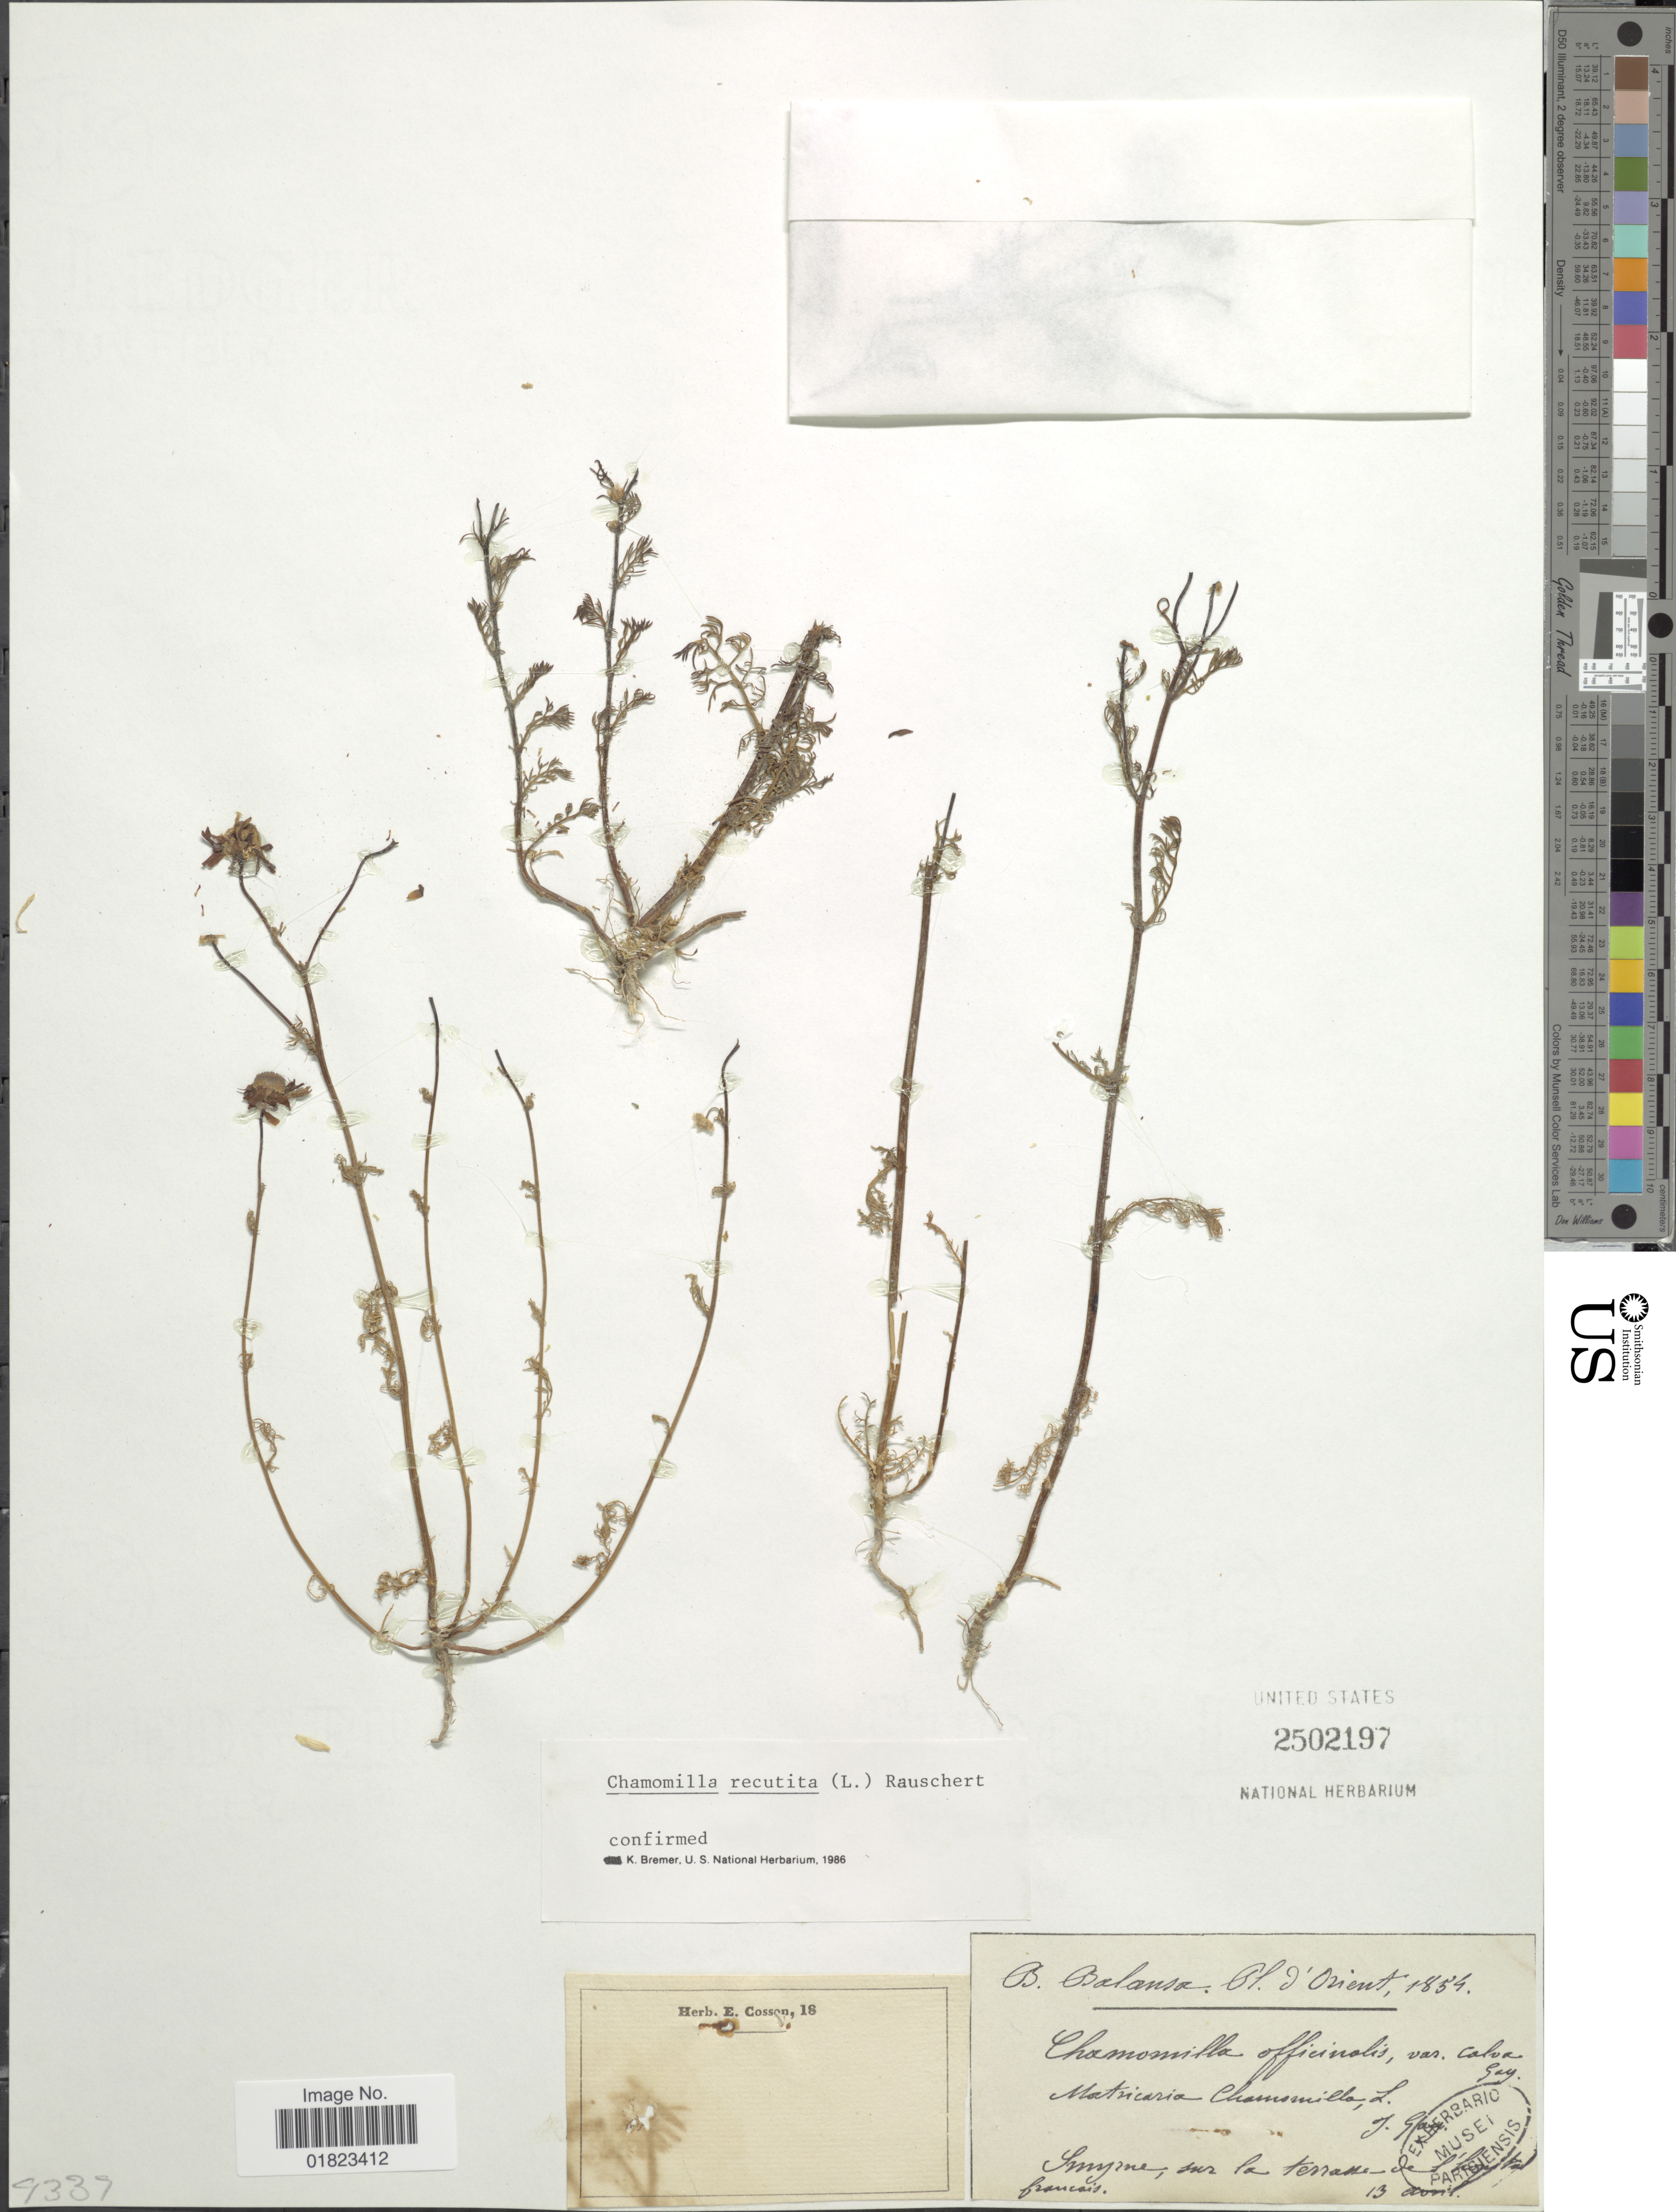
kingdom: Plantae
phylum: Tracheophyta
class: Magnoliopsida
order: Asterales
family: Asteraceae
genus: Matricaria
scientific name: Matricaria recutita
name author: L.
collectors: B. Balansa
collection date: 1854-08-13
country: Turkey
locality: Smyrne, sur la terraine de l' [illegible text] francis. [interpreted] D'Orient.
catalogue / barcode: US 2502197